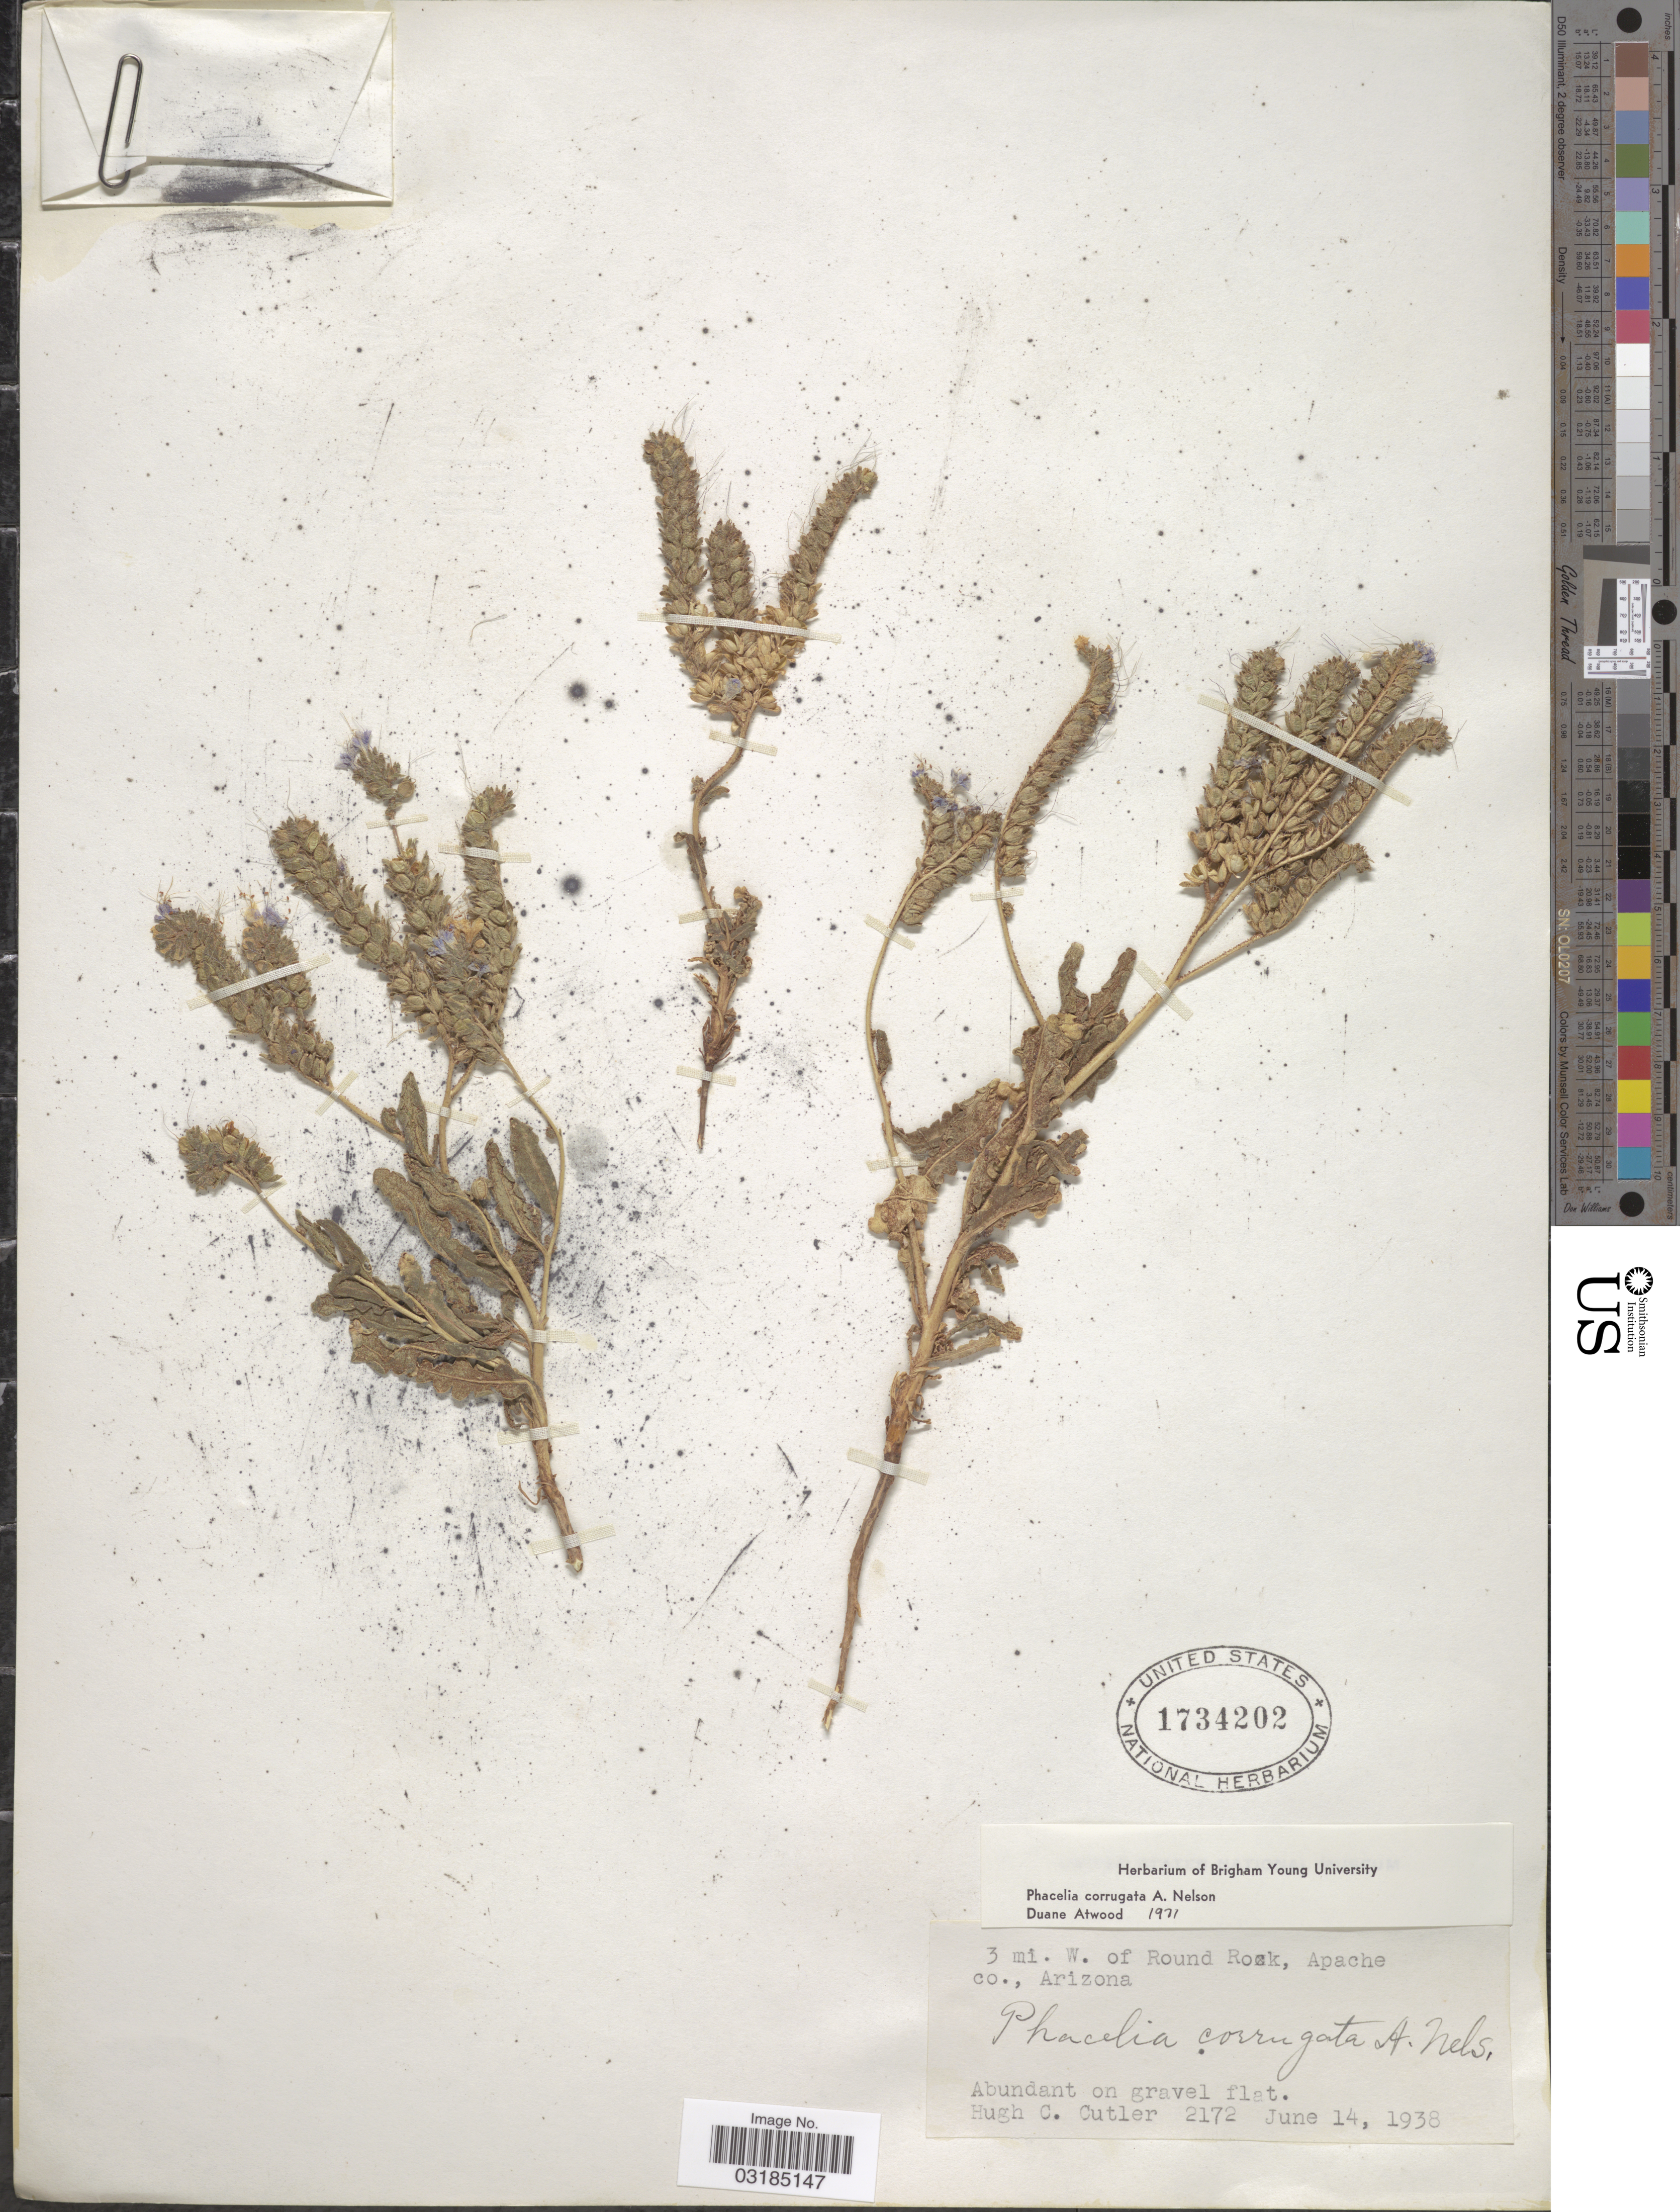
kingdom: Plantae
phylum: Tracheophyta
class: Magnoliopsida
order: Boraginales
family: Hydrophyllaceae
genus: Phacelia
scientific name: Phacelia corrugata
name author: A. Nelson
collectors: H. C. Cutler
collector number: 2172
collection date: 1938-06-14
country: United States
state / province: Arizona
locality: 3 mi. W. of Round Rock, Apache Co.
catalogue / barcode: US 1734202